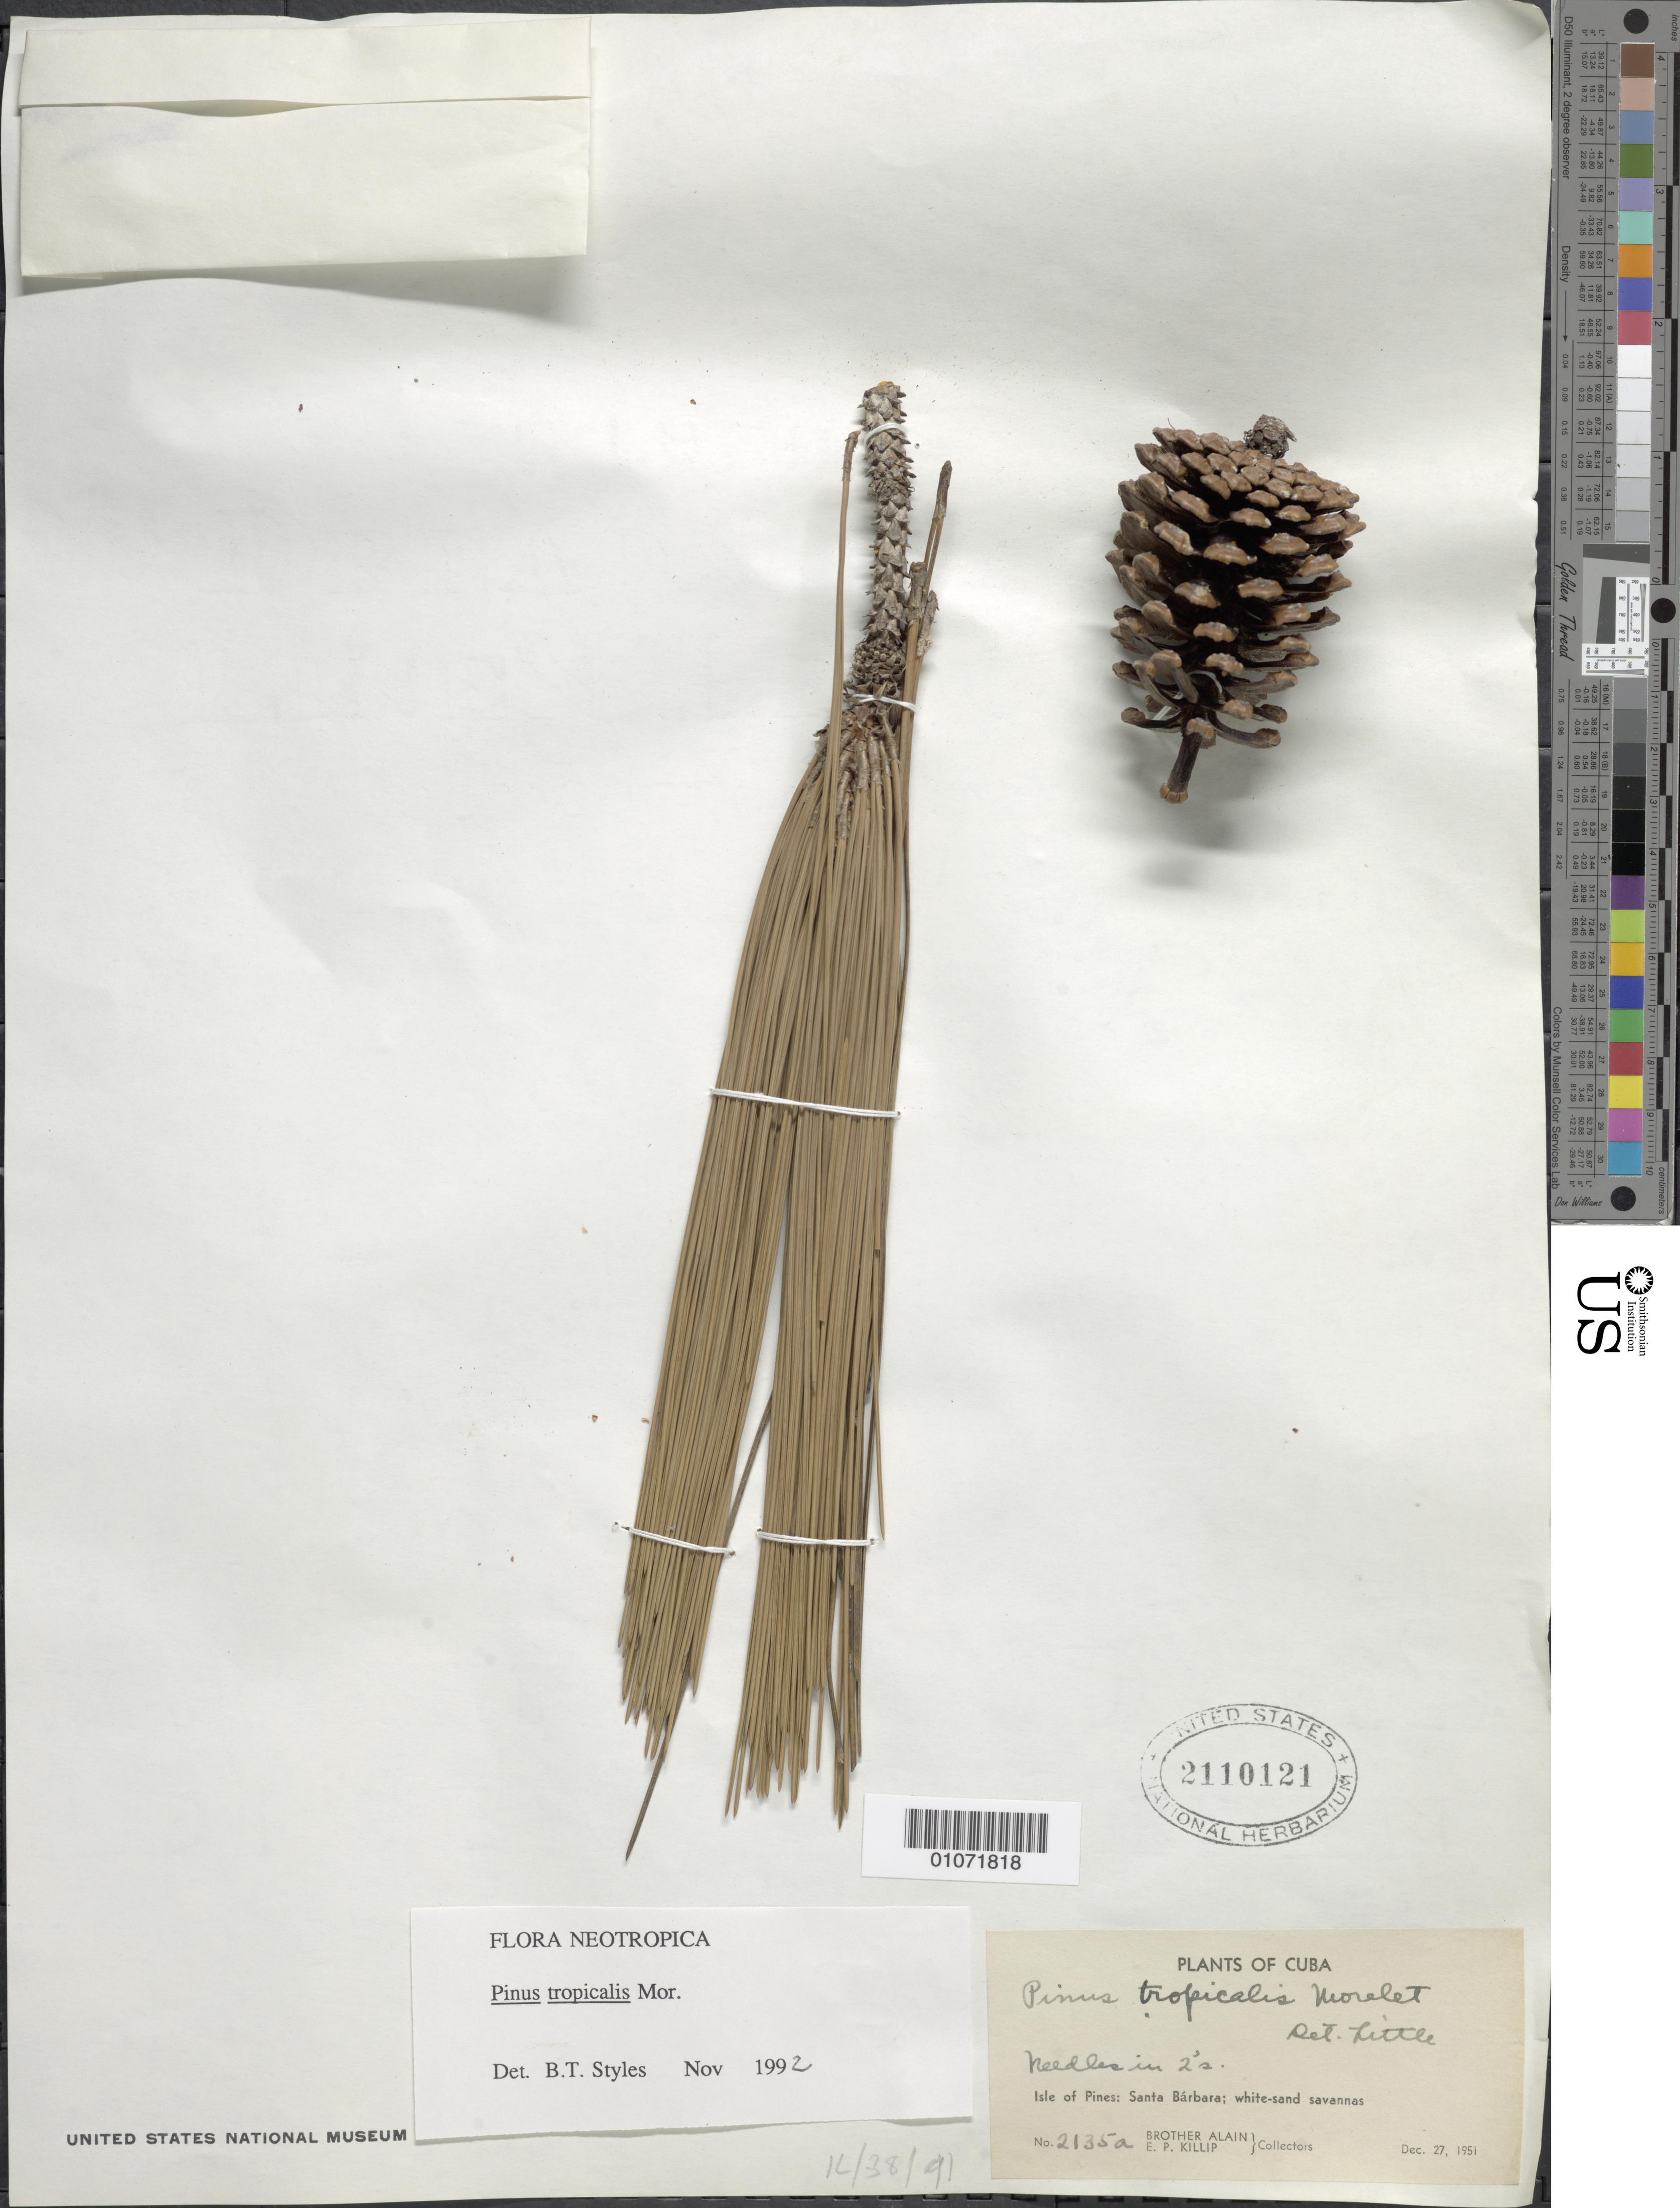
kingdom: Plantae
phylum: Tracheophyta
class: Pinopsida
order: Pinales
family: Pinaceae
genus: Pinus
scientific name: Pinus tropicalis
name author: Morelet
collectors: E. P. Killip & A. H. Liogier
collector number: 2135a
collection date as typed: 27 Dec 1951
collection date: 1951-12-27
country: Cuba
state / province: Isla de La Juventud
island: Isla de la Juventud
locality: Isle of Pines, Santa Barbara White-sand savannahs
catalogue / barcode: US 2110121